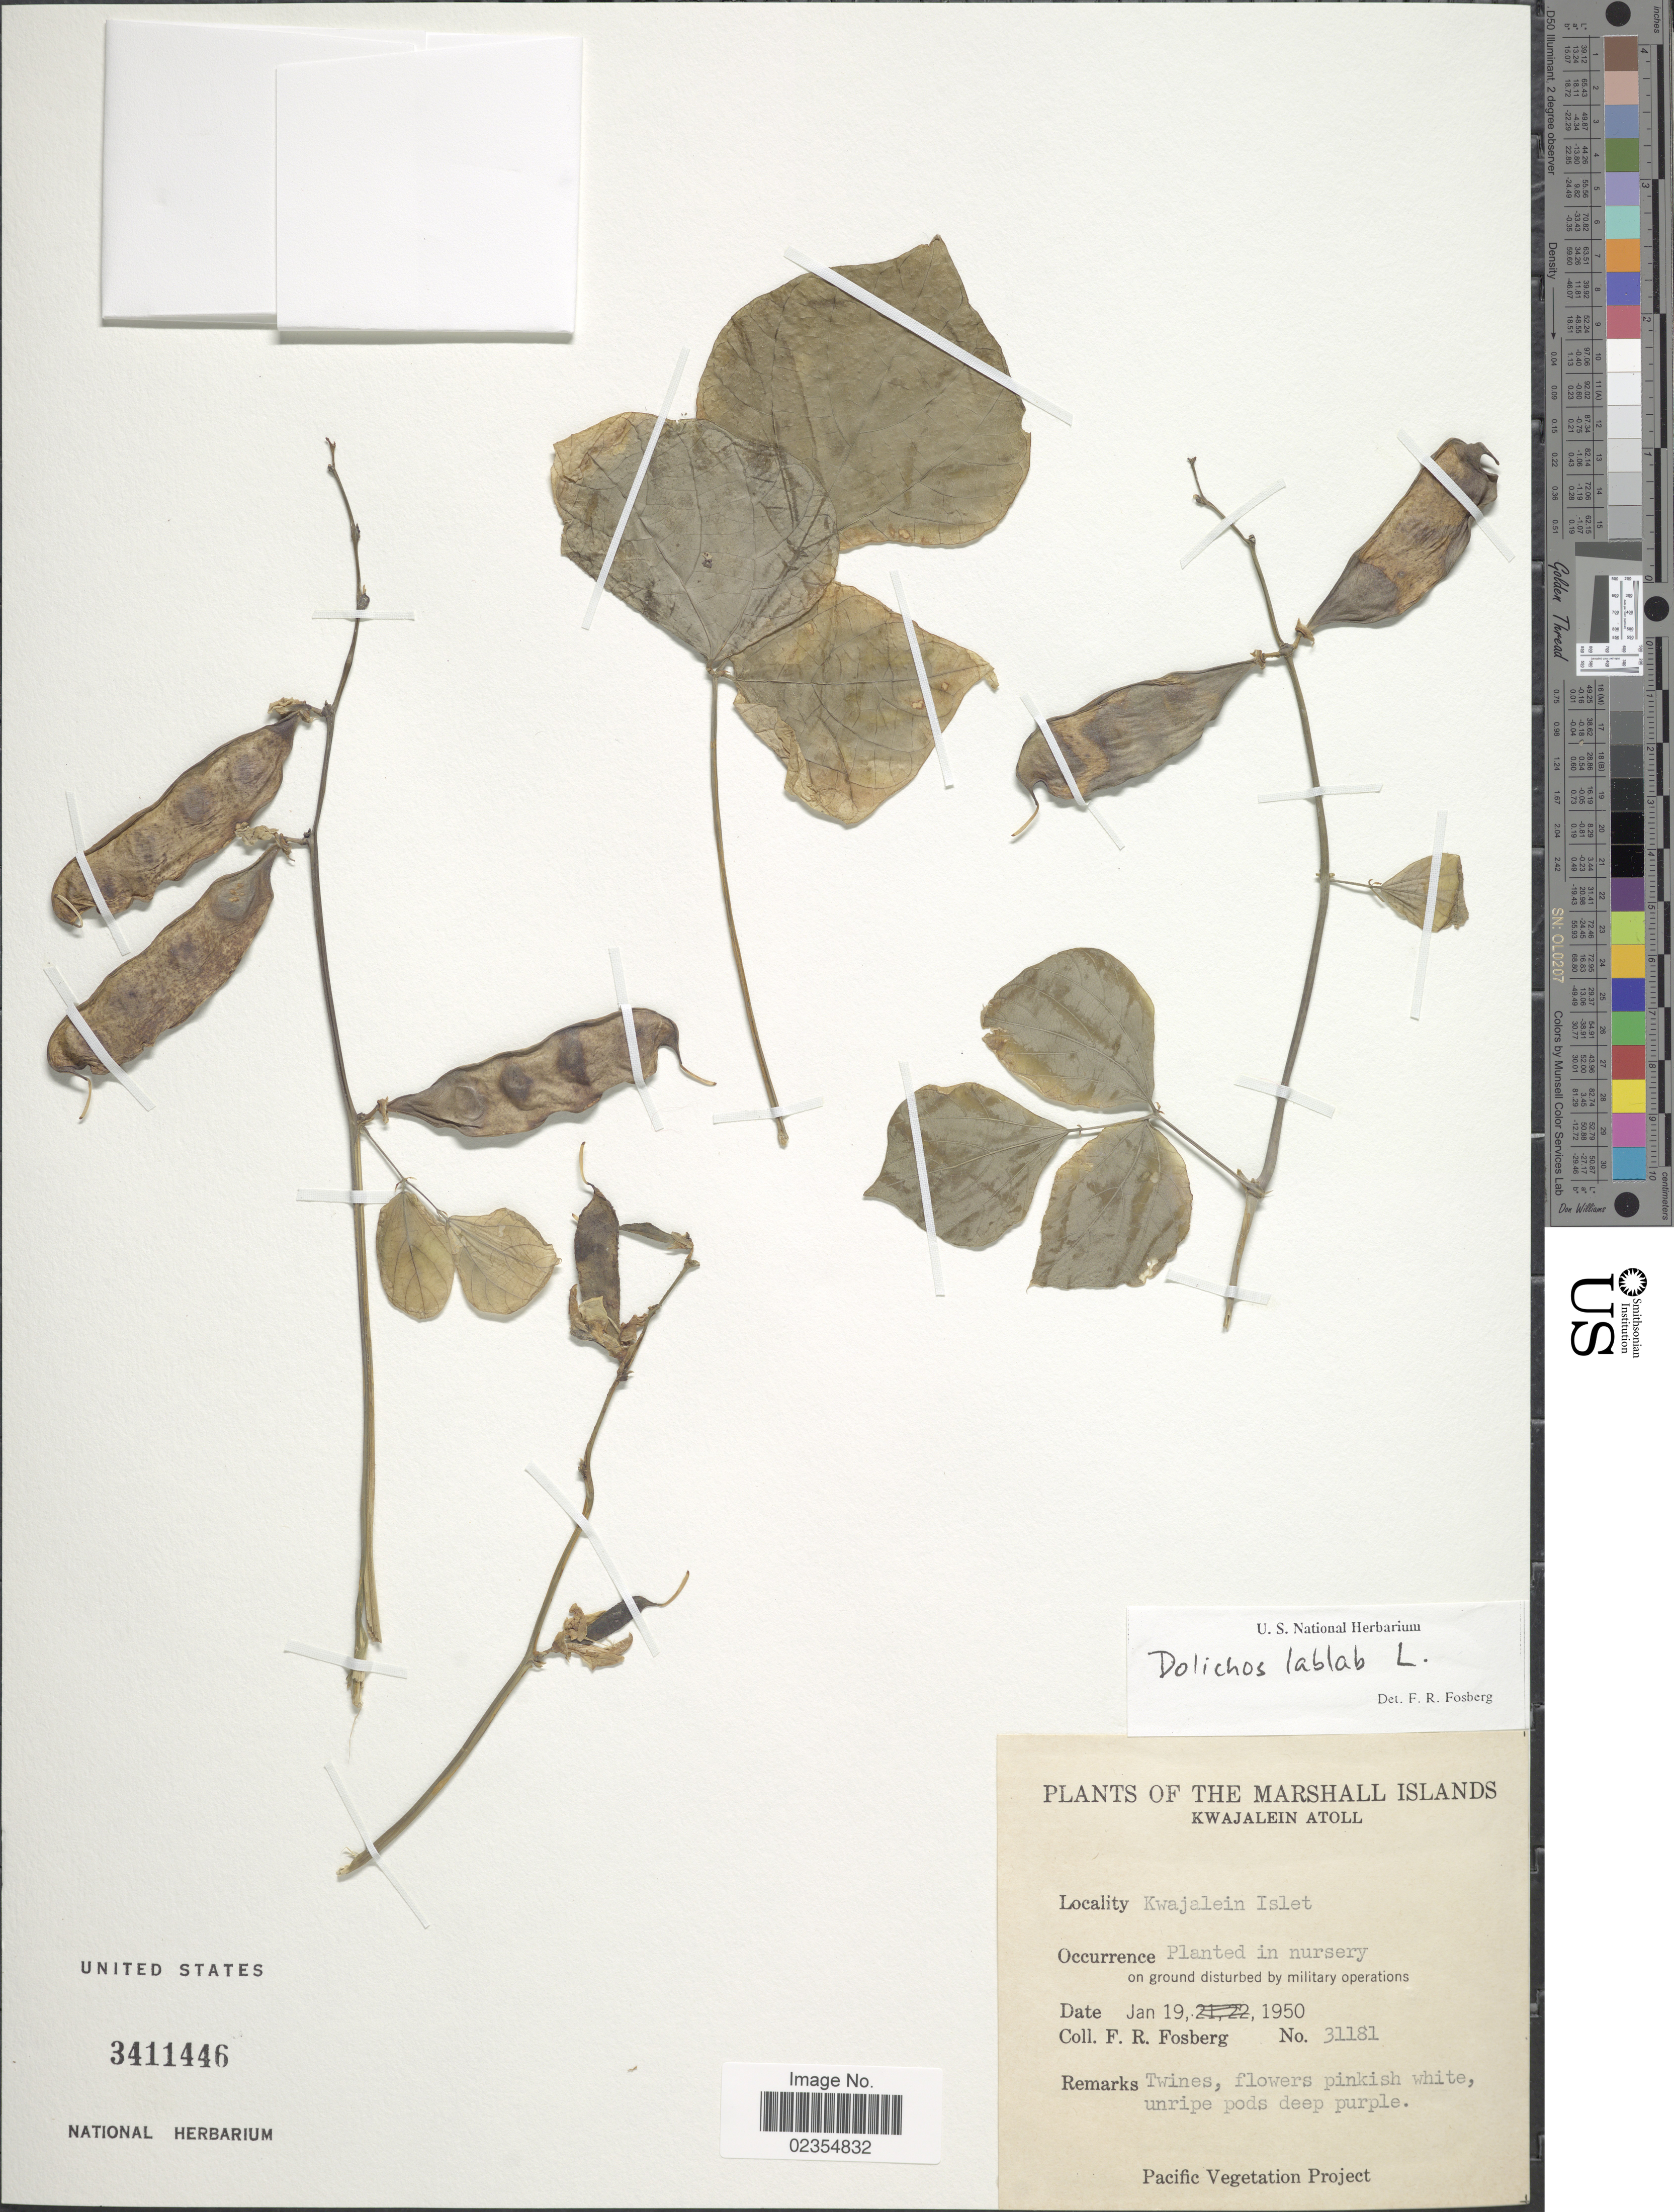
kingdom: Plantae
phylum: Tracheophyta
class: Magnoliopsida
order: Fabales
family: Fabaceae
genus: Lablab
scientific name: Lablab purpureus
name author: (L.) Sweet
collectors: F. R. Fosberg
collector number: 31181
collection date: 1950-01-19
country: Marshall Islands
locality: Kwajalein Atoll, Kwajalein Islet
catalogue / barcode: US 3411446